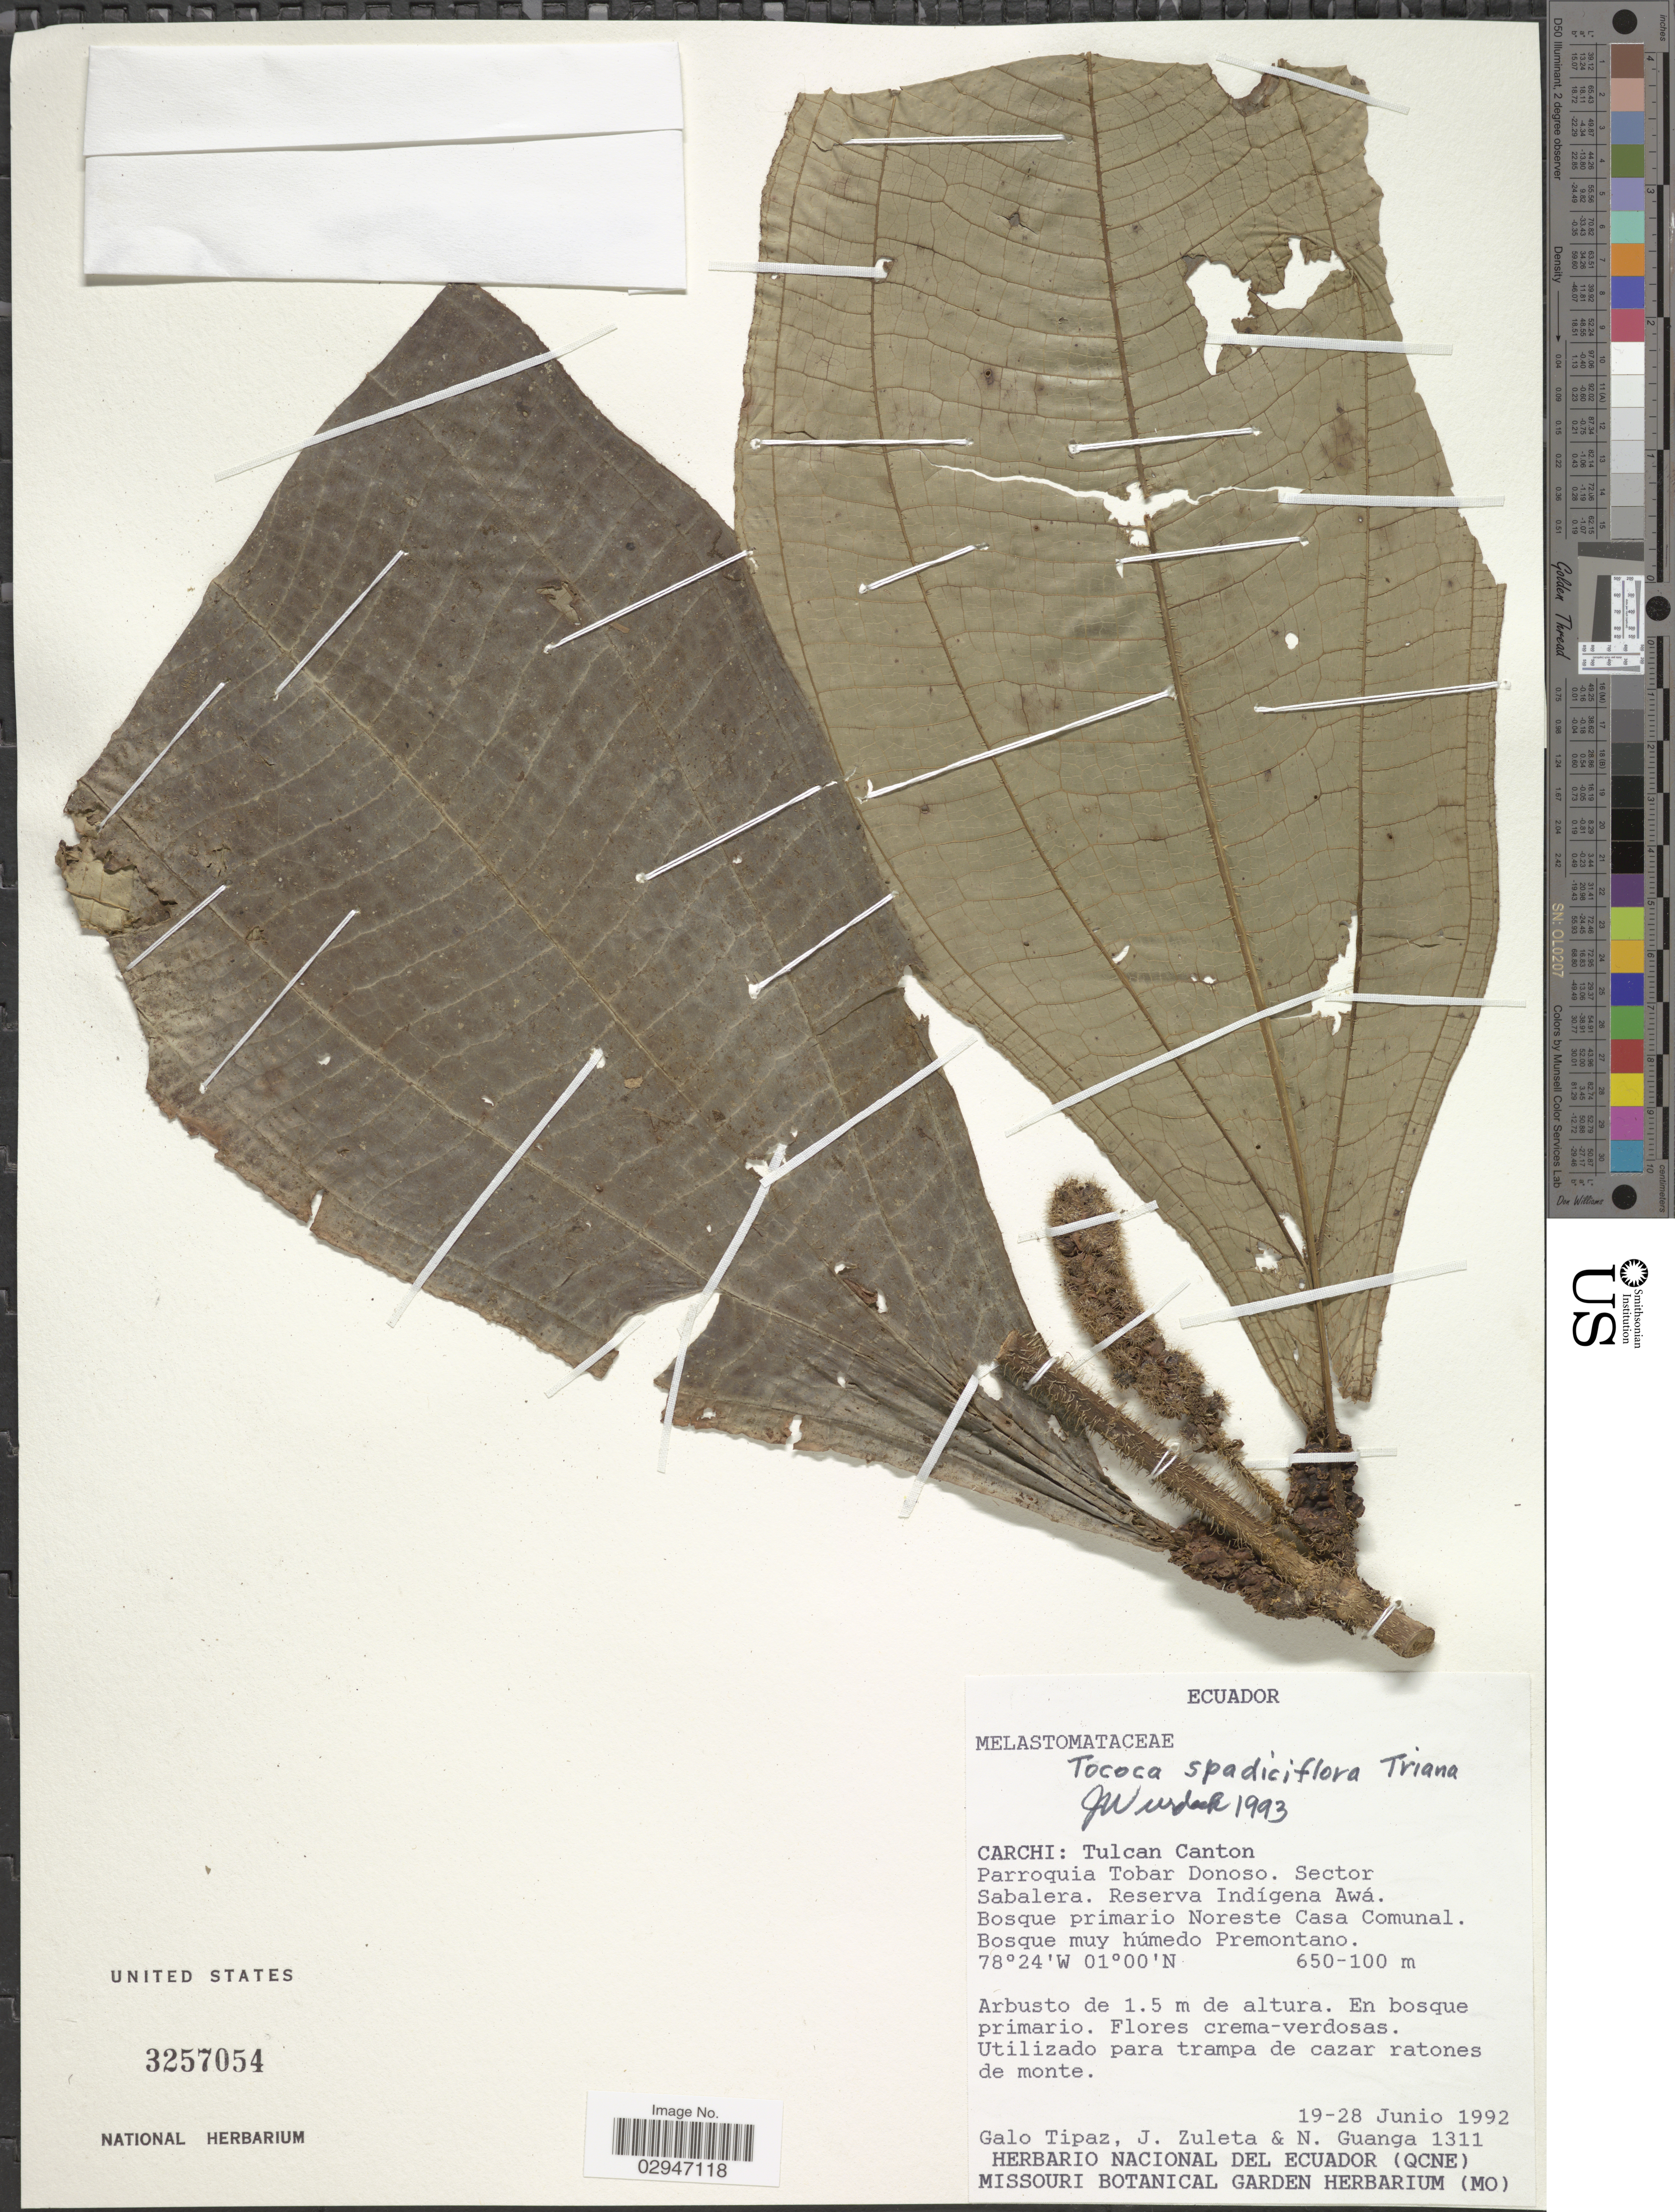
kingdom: Plantae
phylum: Tracheophyta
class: Magnoliopsida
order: Myrtales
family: Melastomataceae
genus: Tococa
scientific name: Tococa spadiciflora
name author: Triana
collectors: G. Tipaz, J. Zuleta & N. Guanga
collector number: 1311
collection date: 1992-06-19/1992-06-28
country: Ecuador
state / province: Carchi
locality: Tulcan Canton. Parroquia Tobar Donoso. Sector Sabalera. Reserva Indígena Awá. Bosque primario Noreste Casa Comunal.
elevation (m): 100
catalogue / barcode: US 3257054